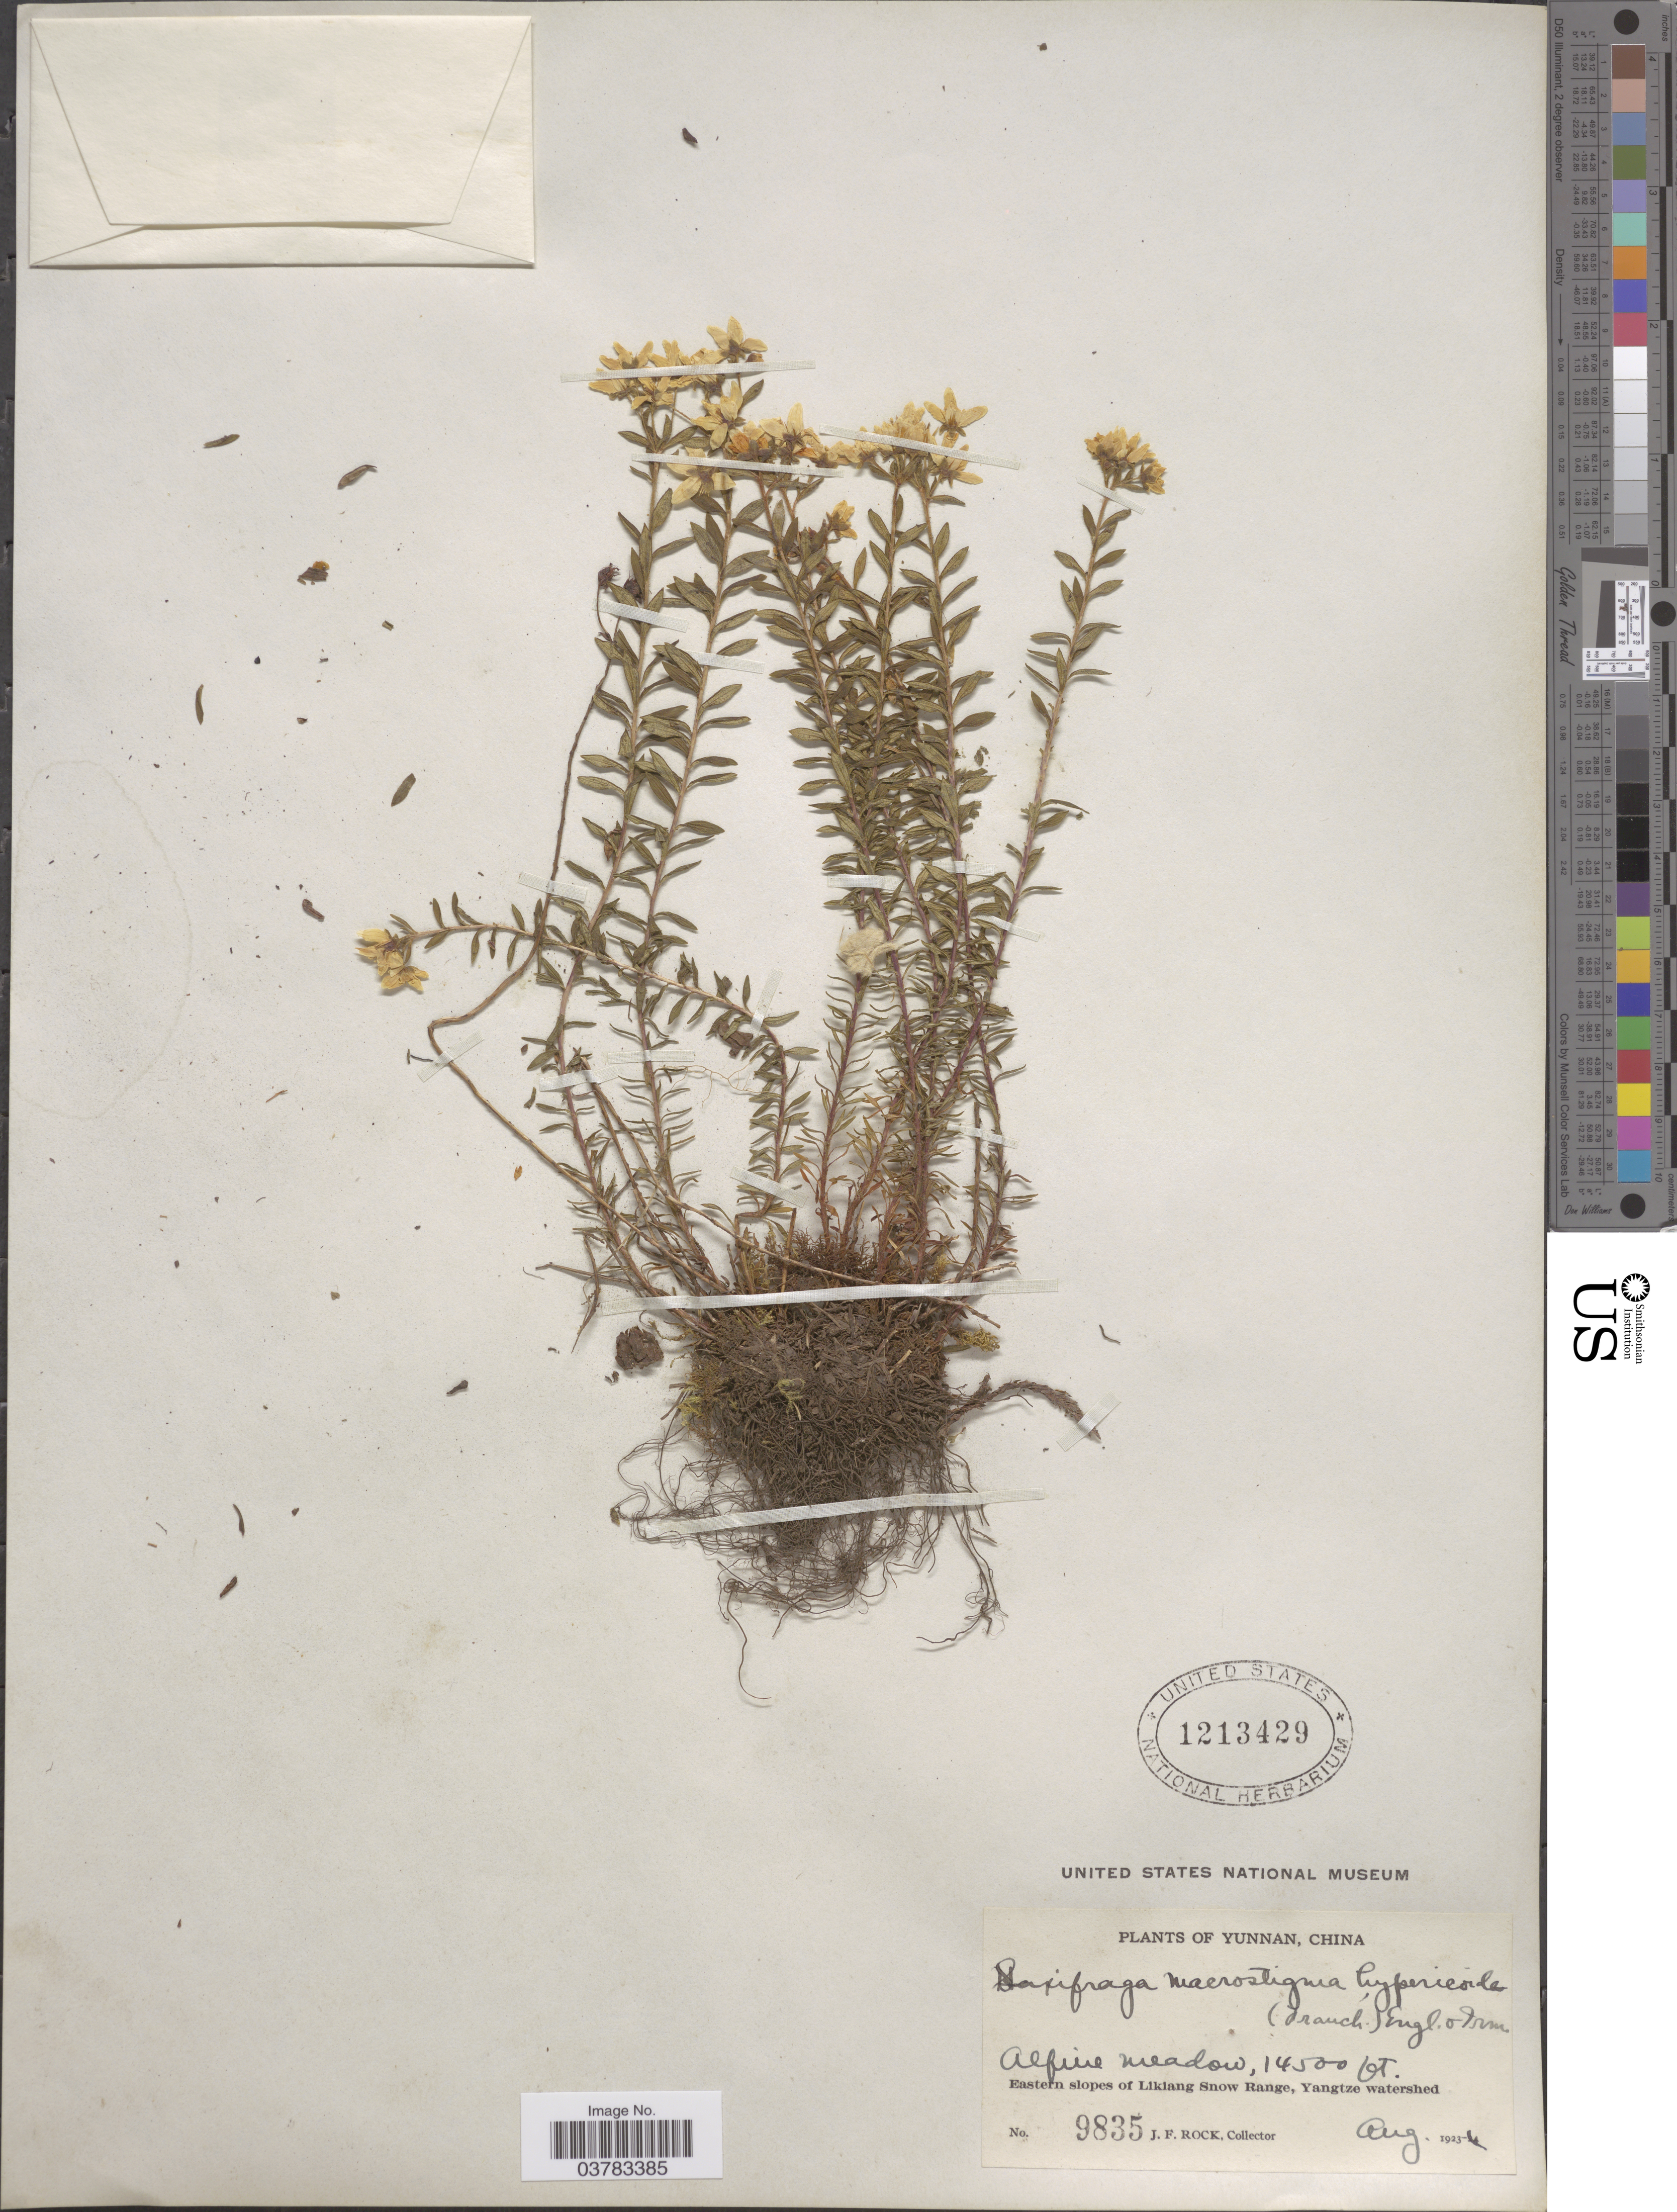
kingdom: Plantae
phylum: Tracheophyta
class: Magnoliopsida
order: Saxifragales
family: Saxifragaceae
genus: Saxifraga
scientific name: Saxifraga macrostigma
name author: Franch.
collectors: J. Rock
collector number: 9835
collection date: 1923-08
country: China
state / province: Yunnan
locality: Eastern slopes of Likiang Snow Range, Yangtze watershed.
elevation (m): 4420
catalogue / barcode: US 1213429